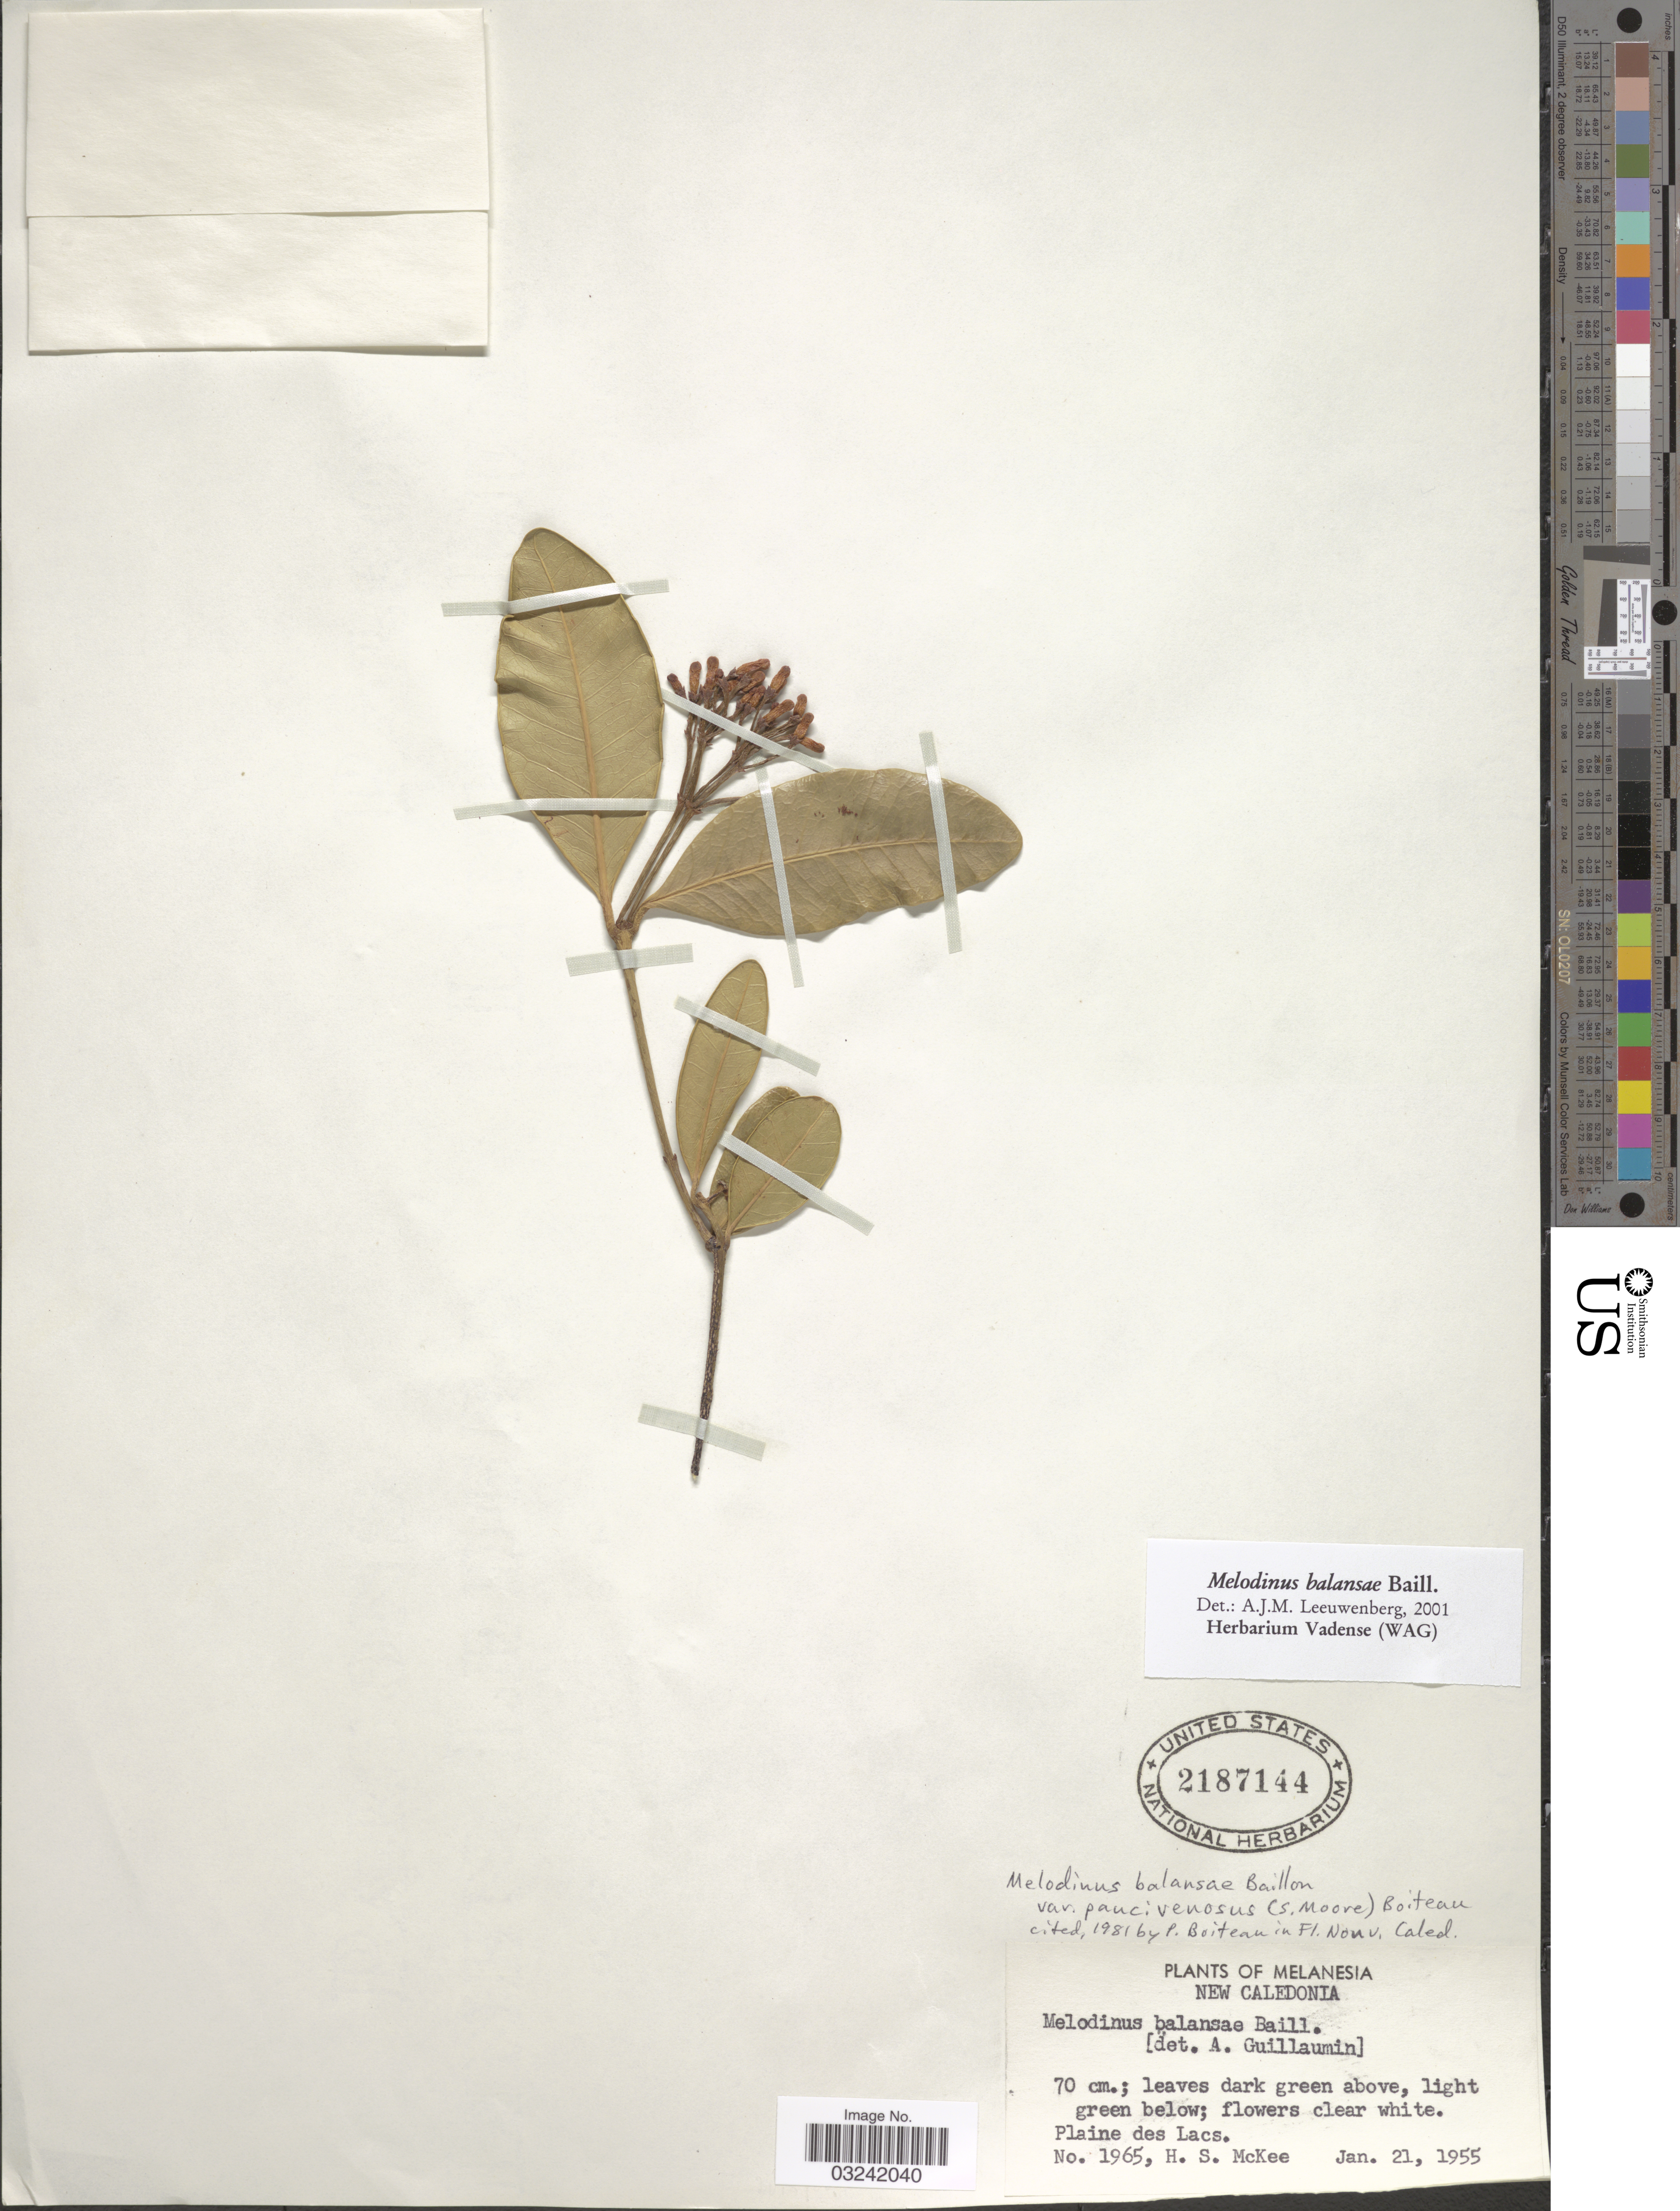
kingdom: Plantae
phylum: Tracheophyta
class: Magnoliopsida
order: Gentianales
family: Apocynaceae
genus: Melodinus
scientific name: Melodinus balansae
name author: Baill.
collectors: H. S. McKee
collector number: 1965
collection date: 1955-01-21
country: New Caledonia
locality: Melanesia, New Caledonia, Plaine des Lacs.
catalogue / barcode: US 2187144